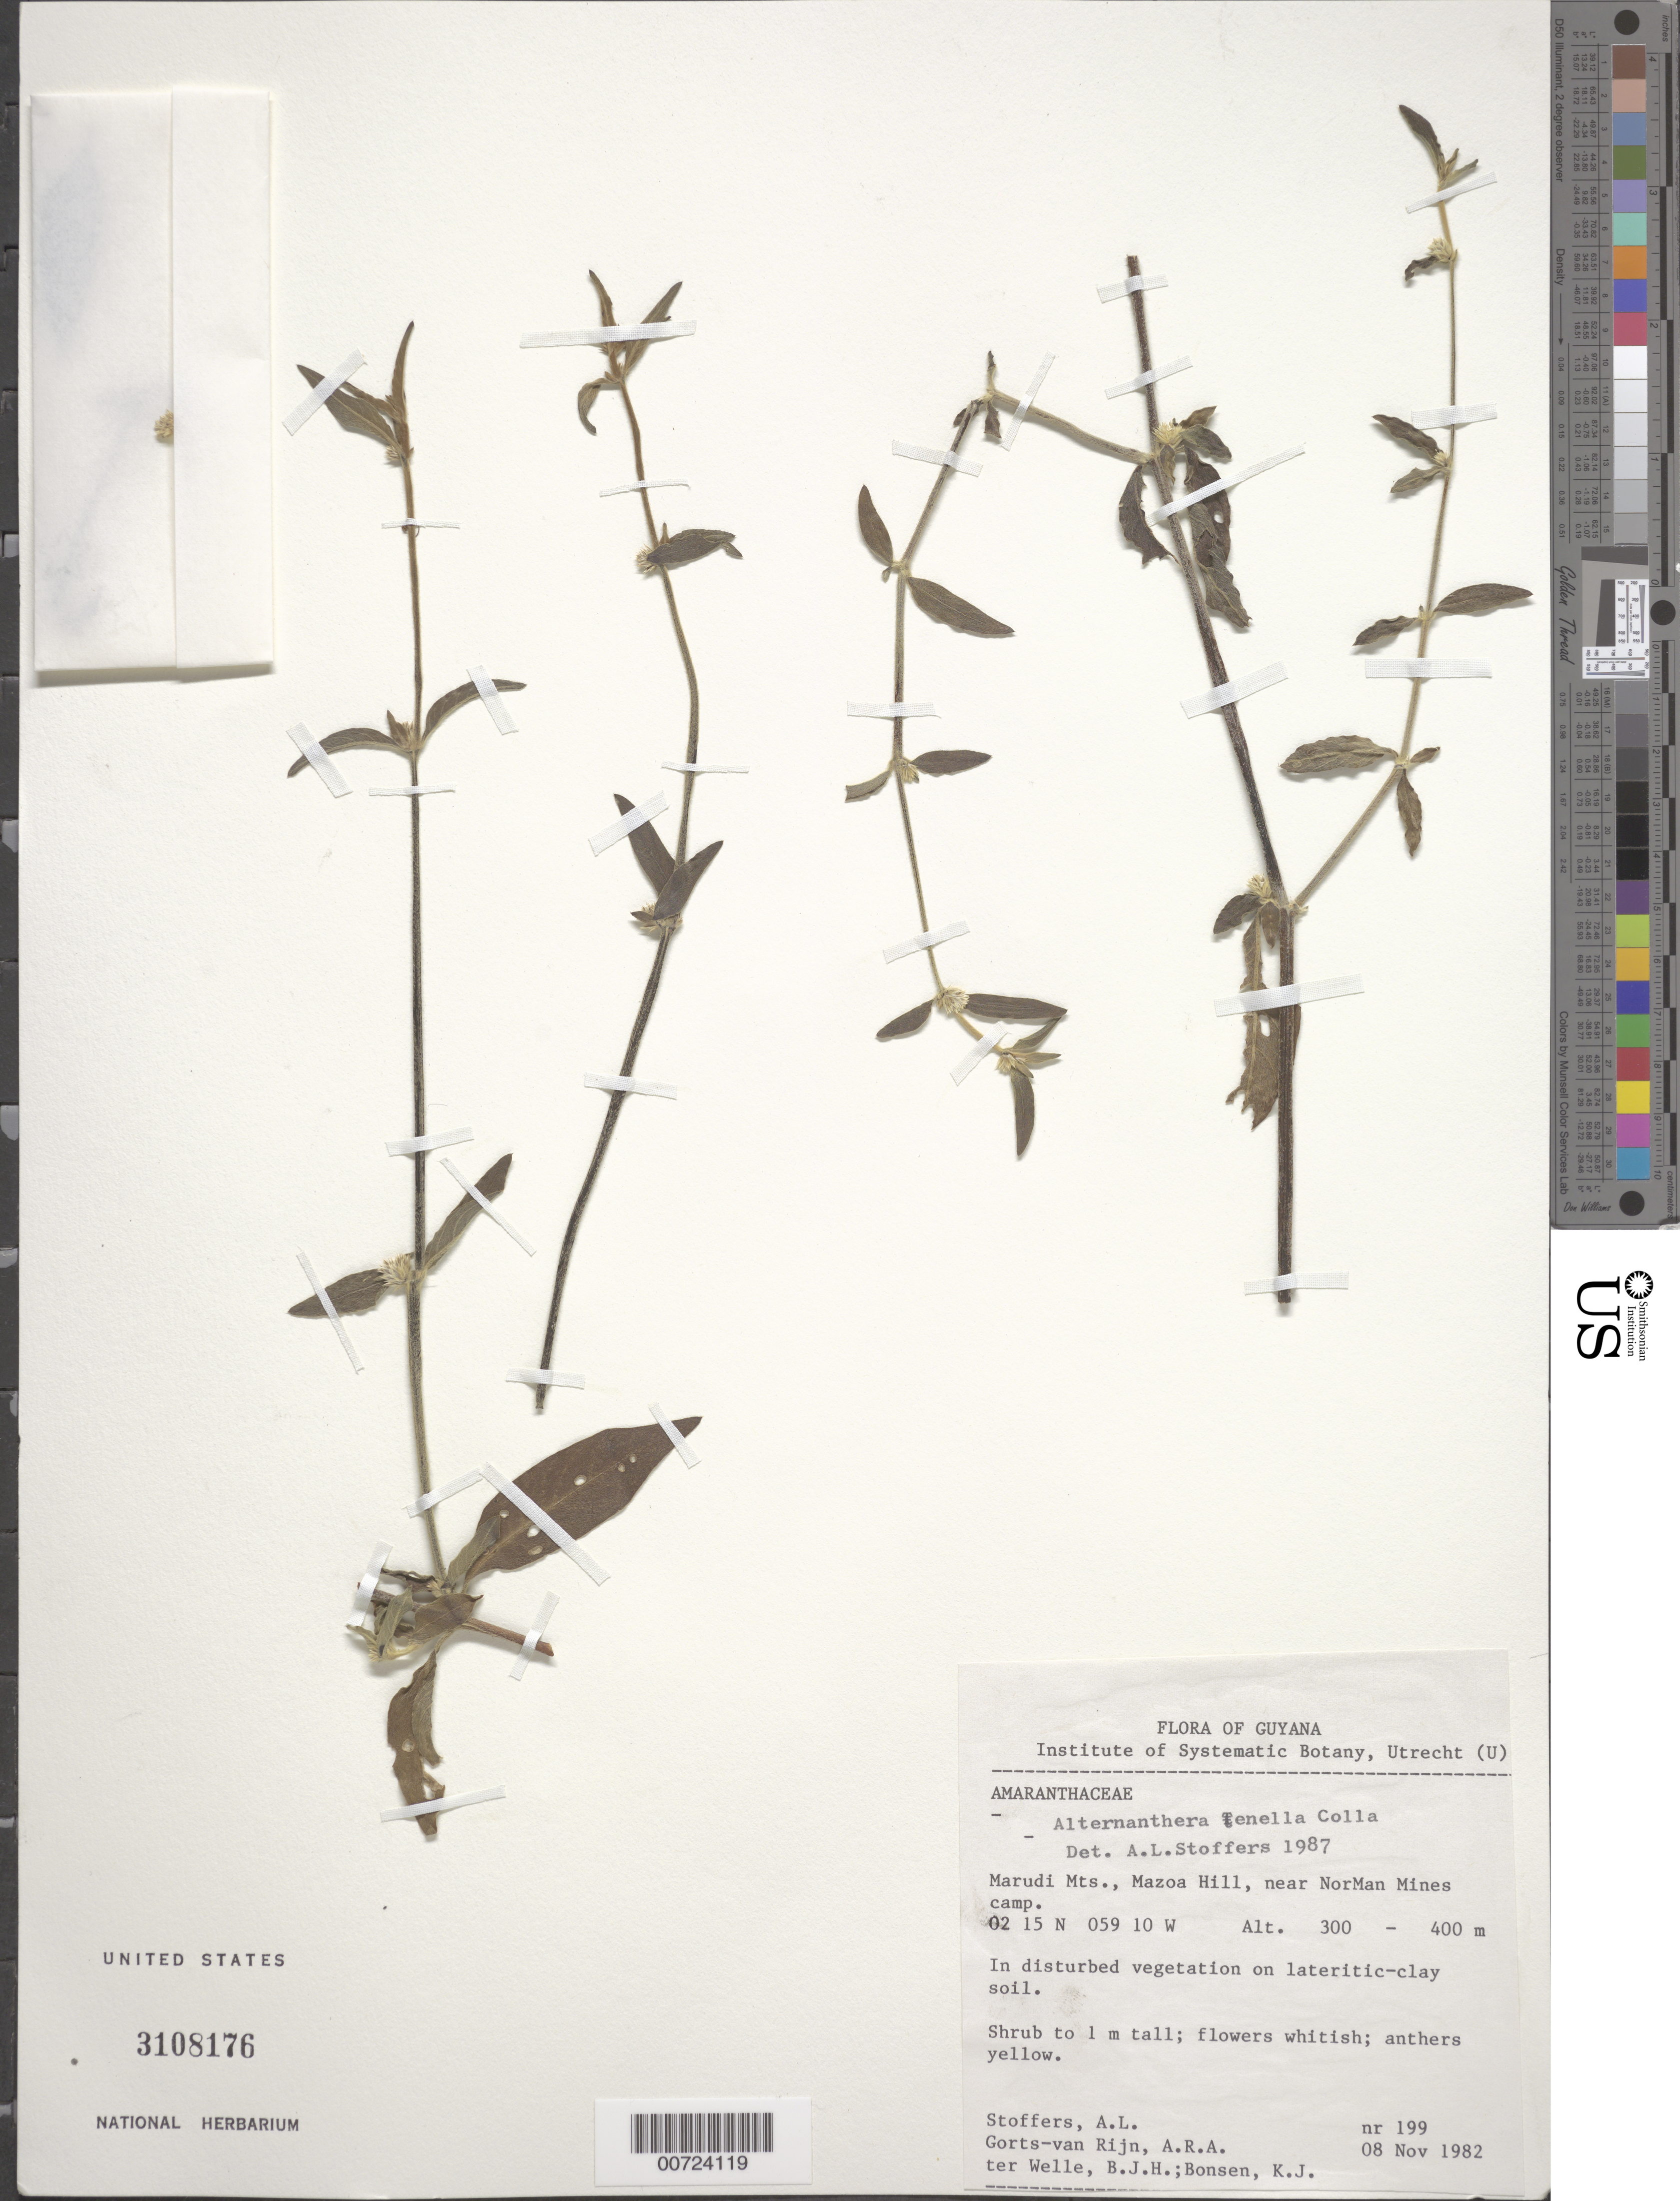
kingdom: Plantae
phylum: Tracheophyta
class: Magnoliopsida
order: Caryophyllales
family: Amaranthaceae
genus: Alternanthera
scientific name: Alternanthera tenella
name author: Colla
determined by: Stoffers, A. L.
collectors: A. Stoffers, A. .R. A. Görts-van Rijn, B. Welle & K. Bonsen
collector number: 199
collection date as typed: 8-Nov-82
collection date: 1982-11-08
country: Guyana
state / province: U. Takutu-U. Essequibo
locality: Marudi Mts., Mazoa Hill, near NorMan Mines camp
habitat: Disturbed vegetation on lateritic clay soil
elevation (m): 300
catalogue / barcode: US 3108176